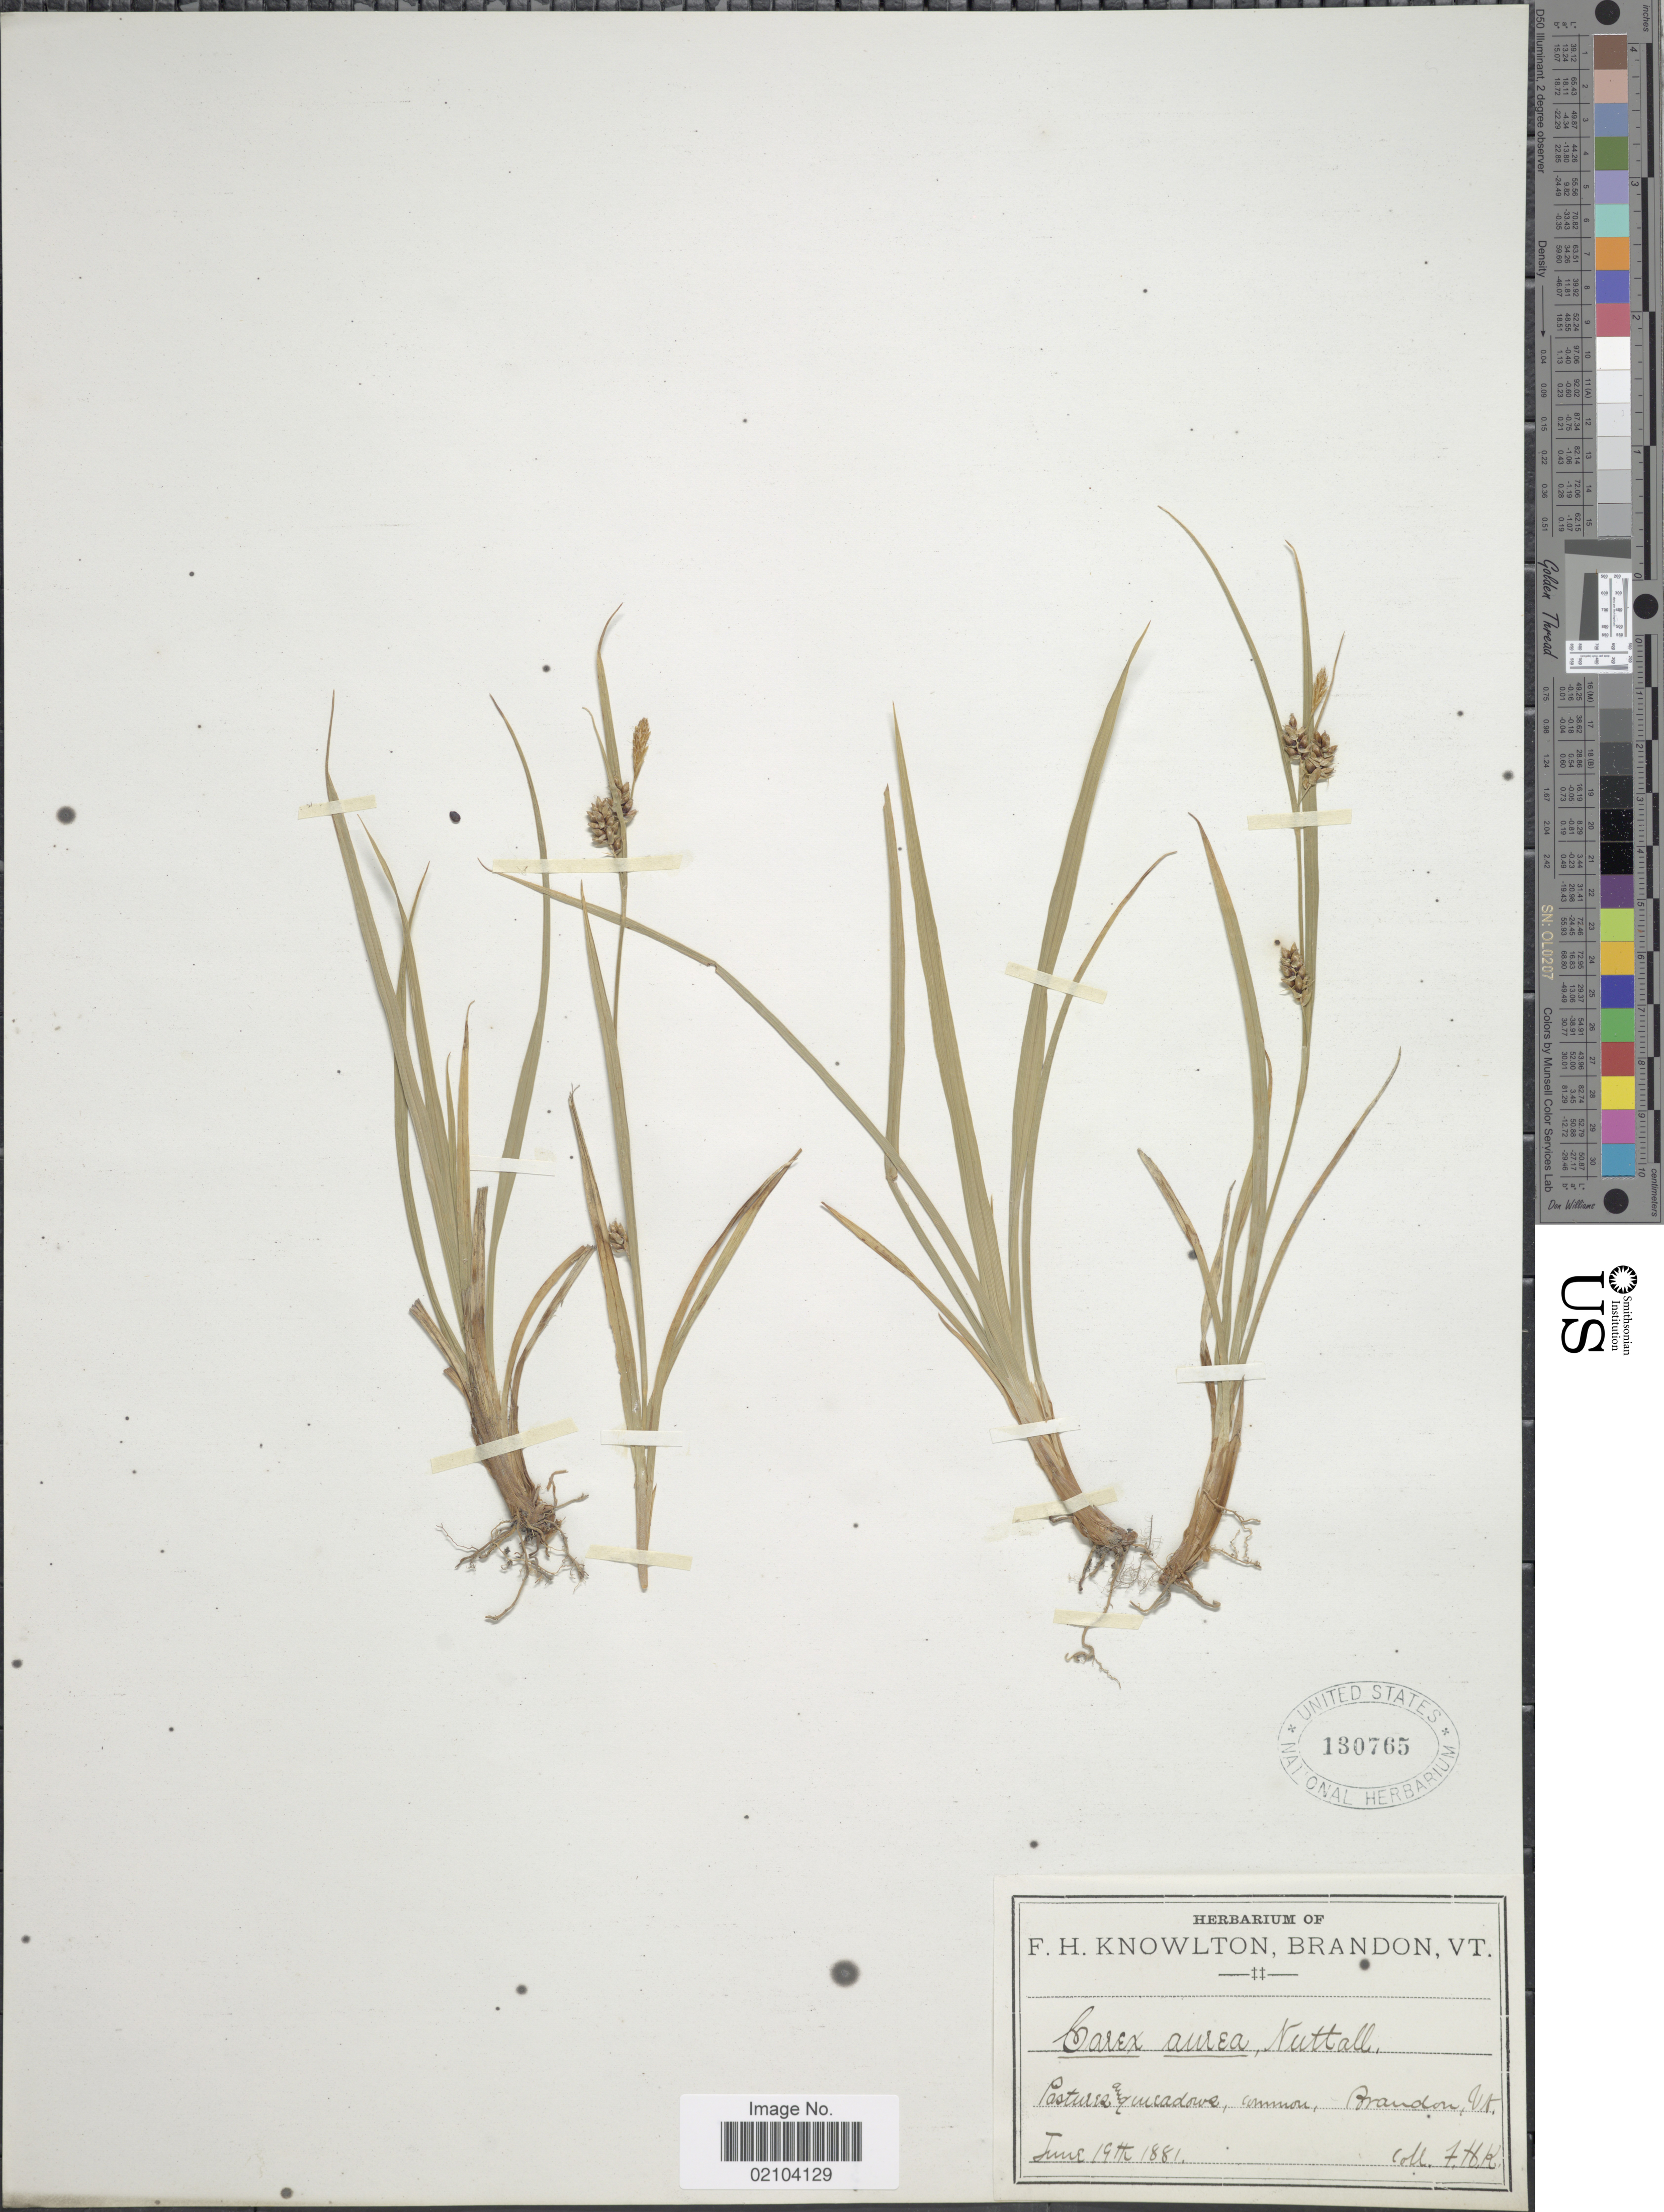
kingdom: Plantae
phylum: Tracheophyta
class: Liliopsida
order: Poales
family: Cyperaceae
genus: Carex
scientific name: Carex aurea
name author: Nutt.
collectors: F. H. Knowlton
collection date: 1881-06-19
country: United States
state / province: Vermont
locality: Pastures and meadows, Brandon, Vt.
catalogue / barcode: US 130765